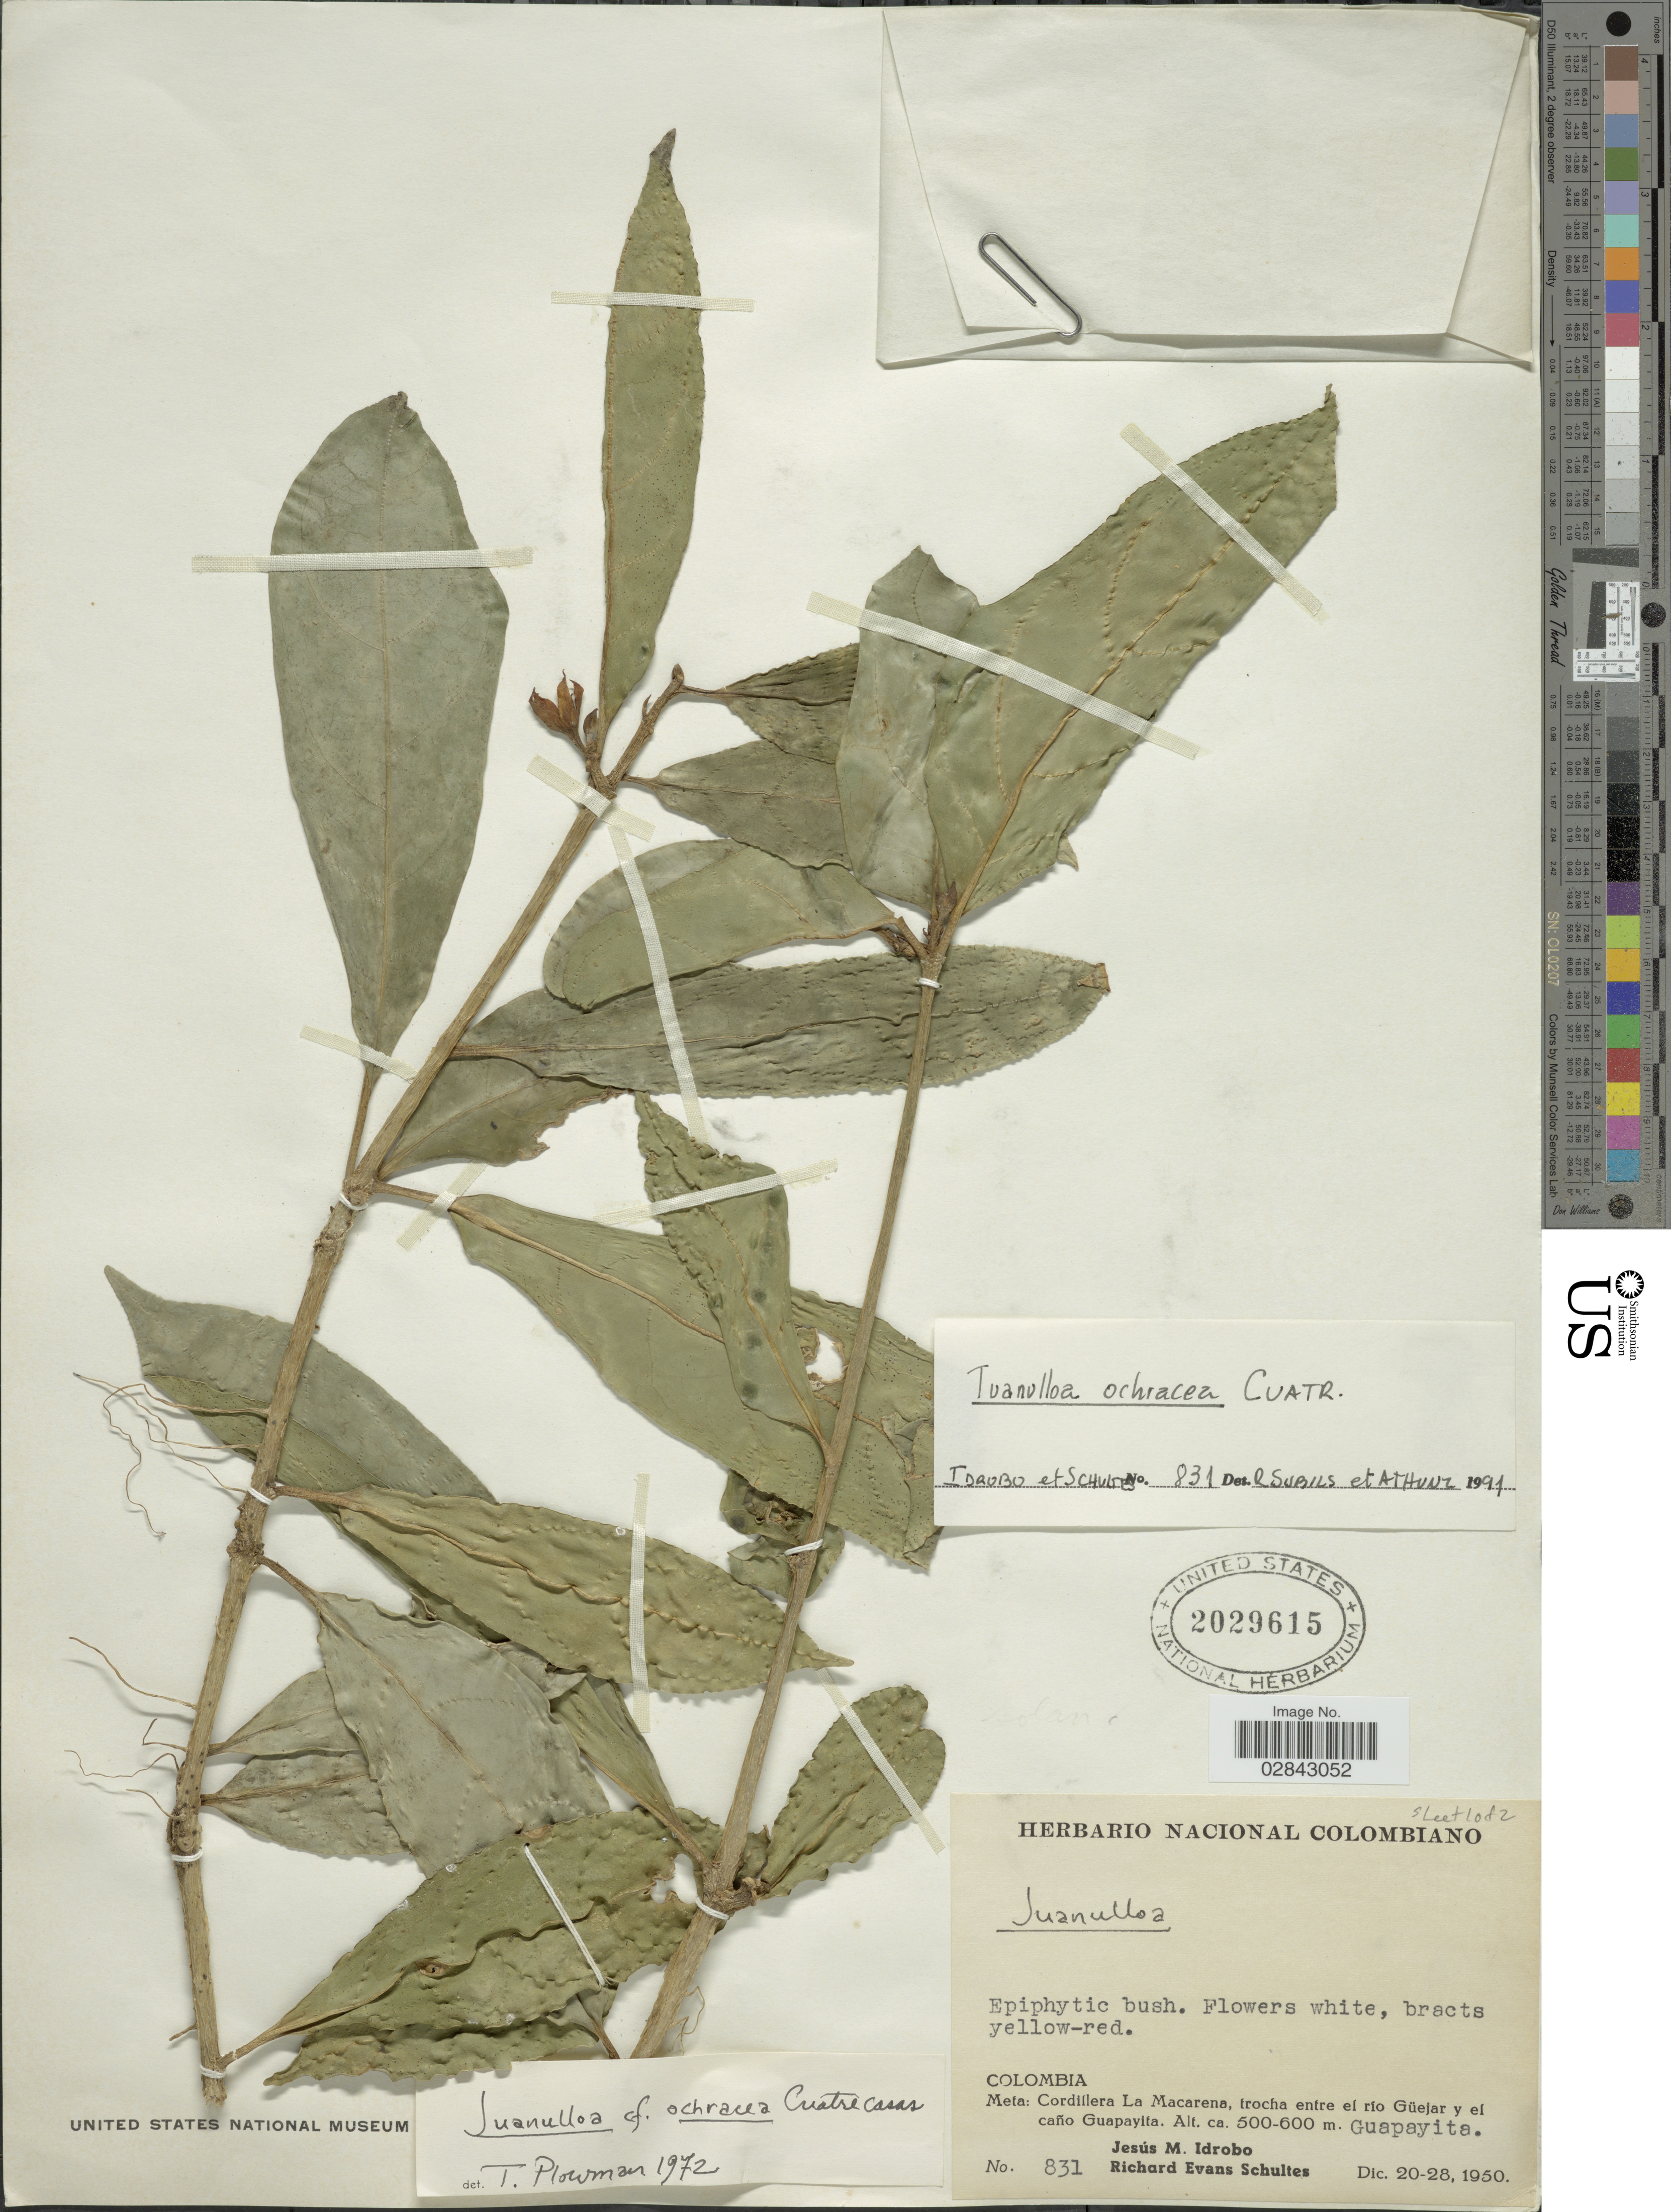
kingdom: Plantae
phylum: Tracheophyta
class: Magnoliopsida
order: Solanales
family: Solanaceae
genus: Juanulloa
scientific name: Juanulloa ochracea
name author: Cuatrec.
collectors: J. M. Idrobo & R. E. Schultes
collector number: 831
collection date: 1950-12-20/1950-12-28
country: Colombia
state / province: Meta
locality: Cordillera La Macarena, trocha entre el río Güejar y el caño Guapayita. Guapayita.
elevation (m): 500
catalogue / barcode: US 2029615